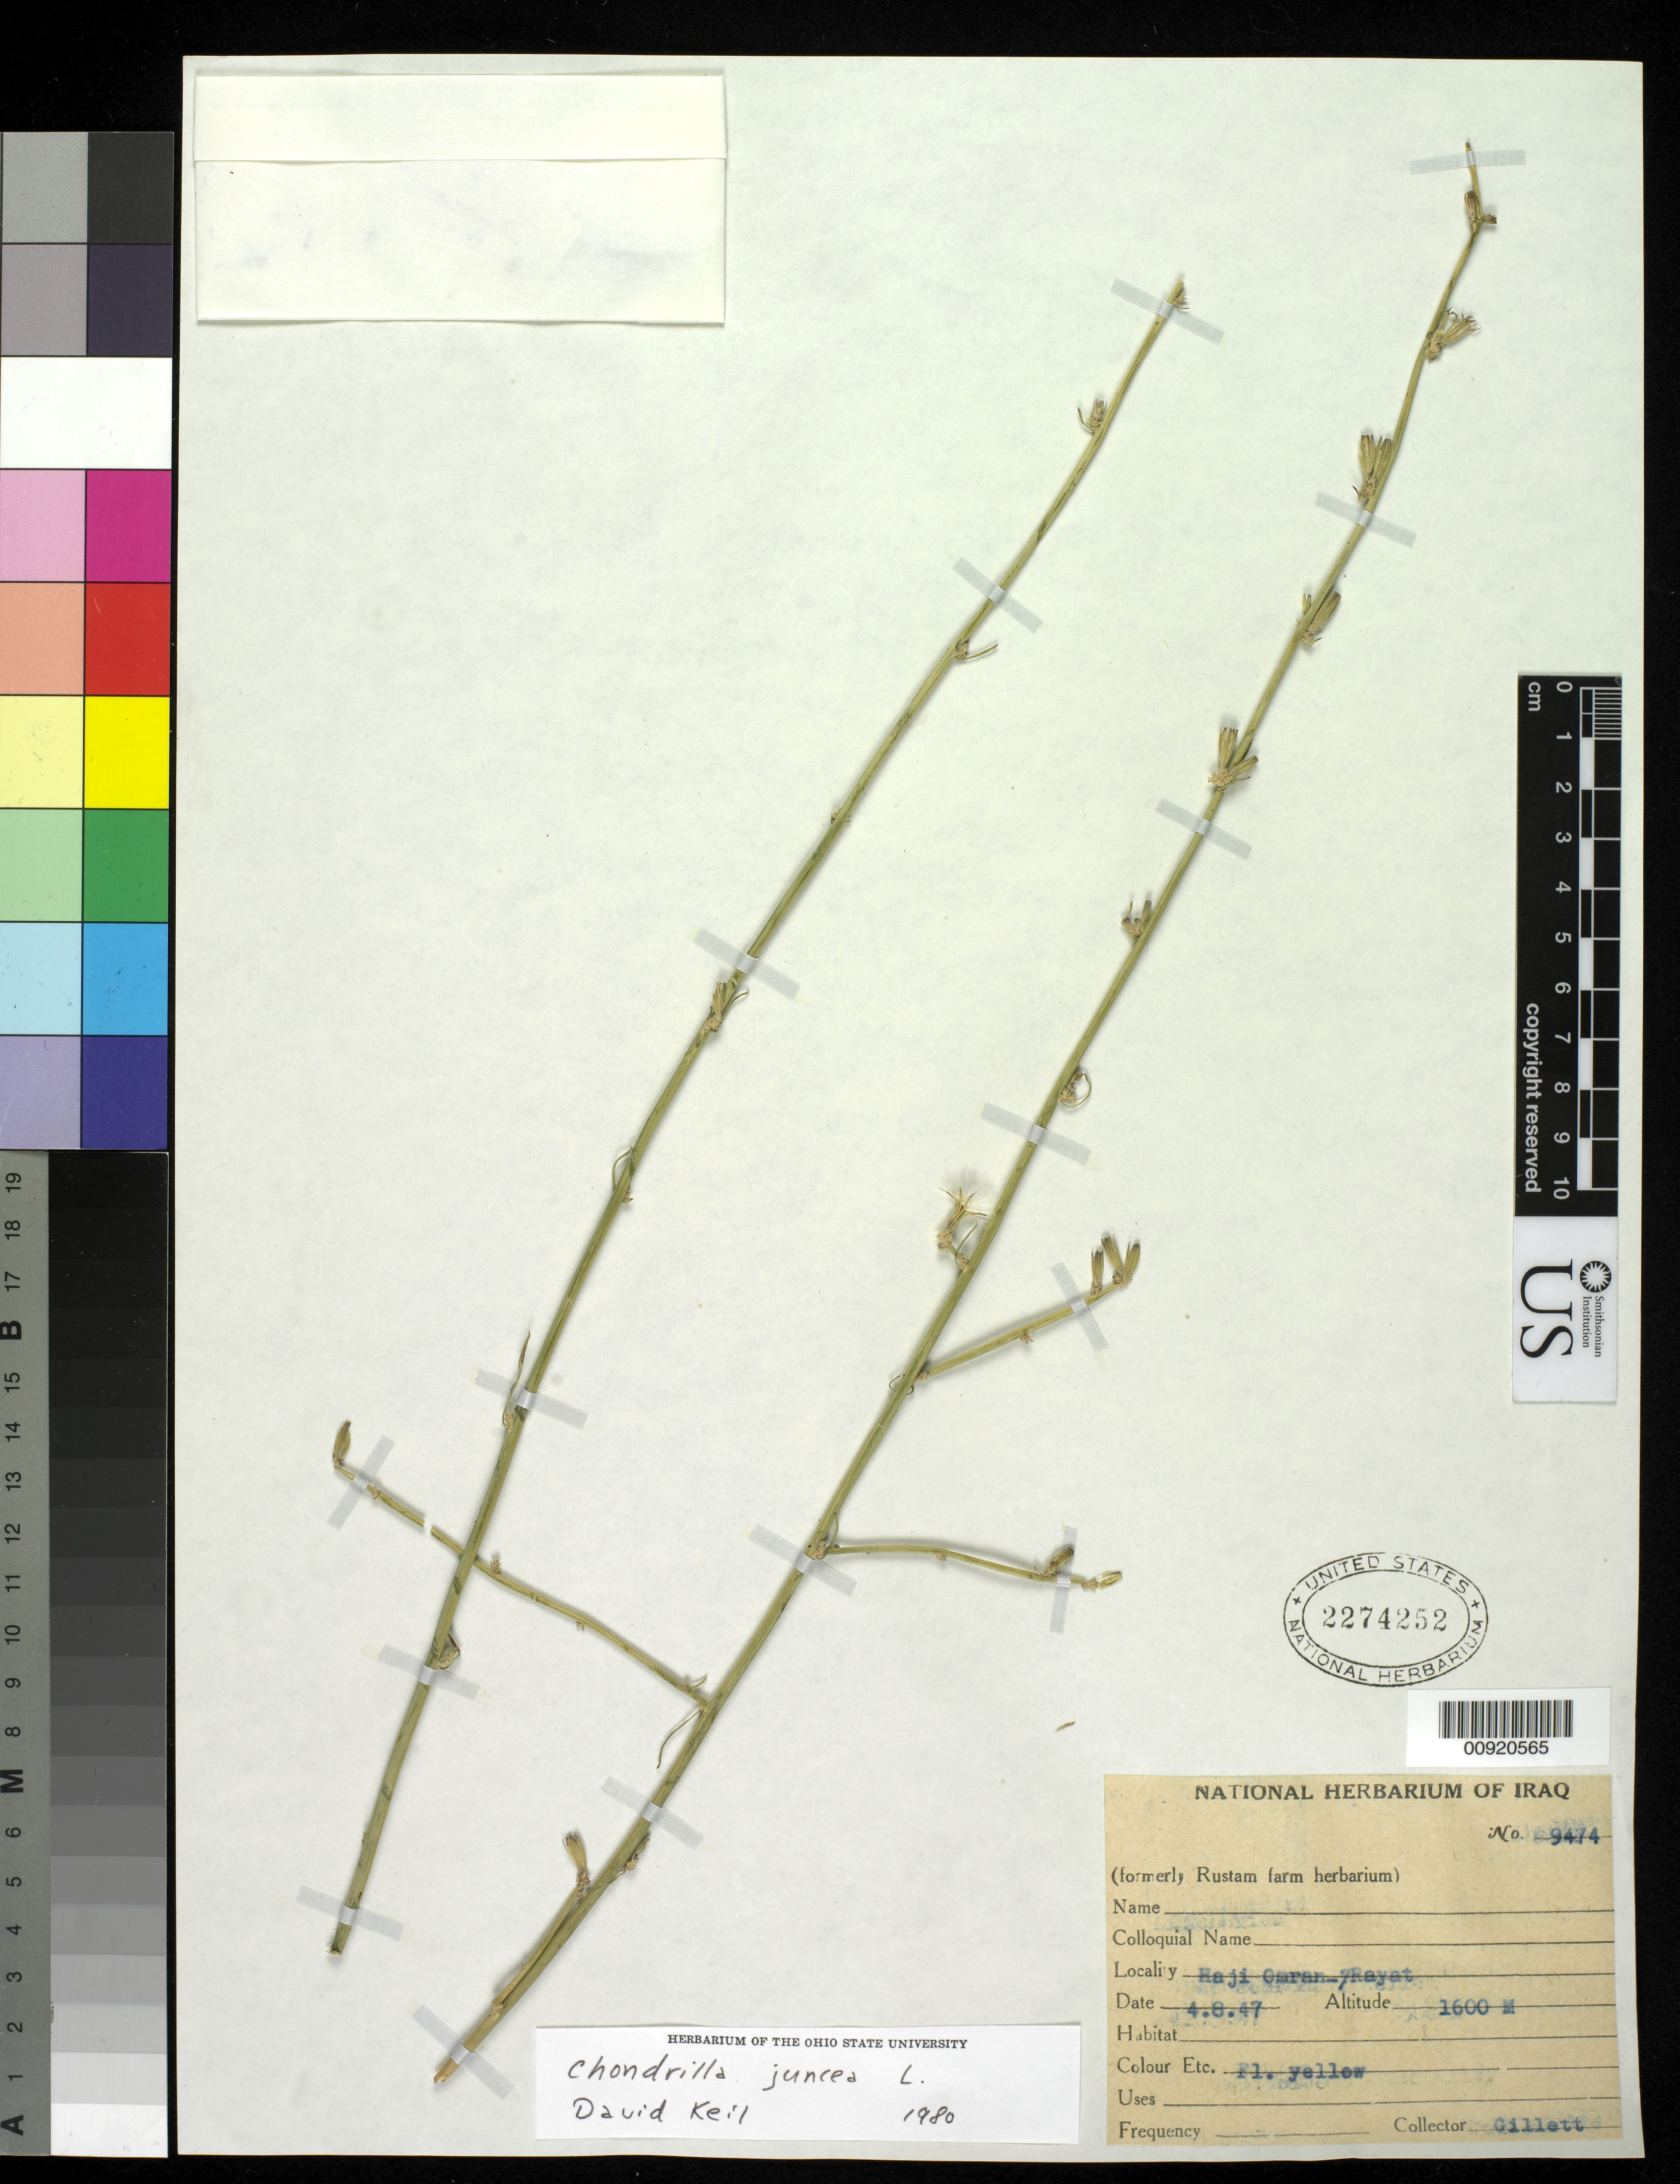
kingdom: Plantae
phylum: Tracheophyta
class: Magnoliopsida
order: Asterales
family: Asteraceae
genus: Chondrilla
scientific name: Chondrilla juncea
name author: L.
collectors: Gillett, --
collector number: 9474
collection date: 1947-08-04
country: Iraq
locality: Haji Omran-Rayat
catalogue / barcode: US 2274252